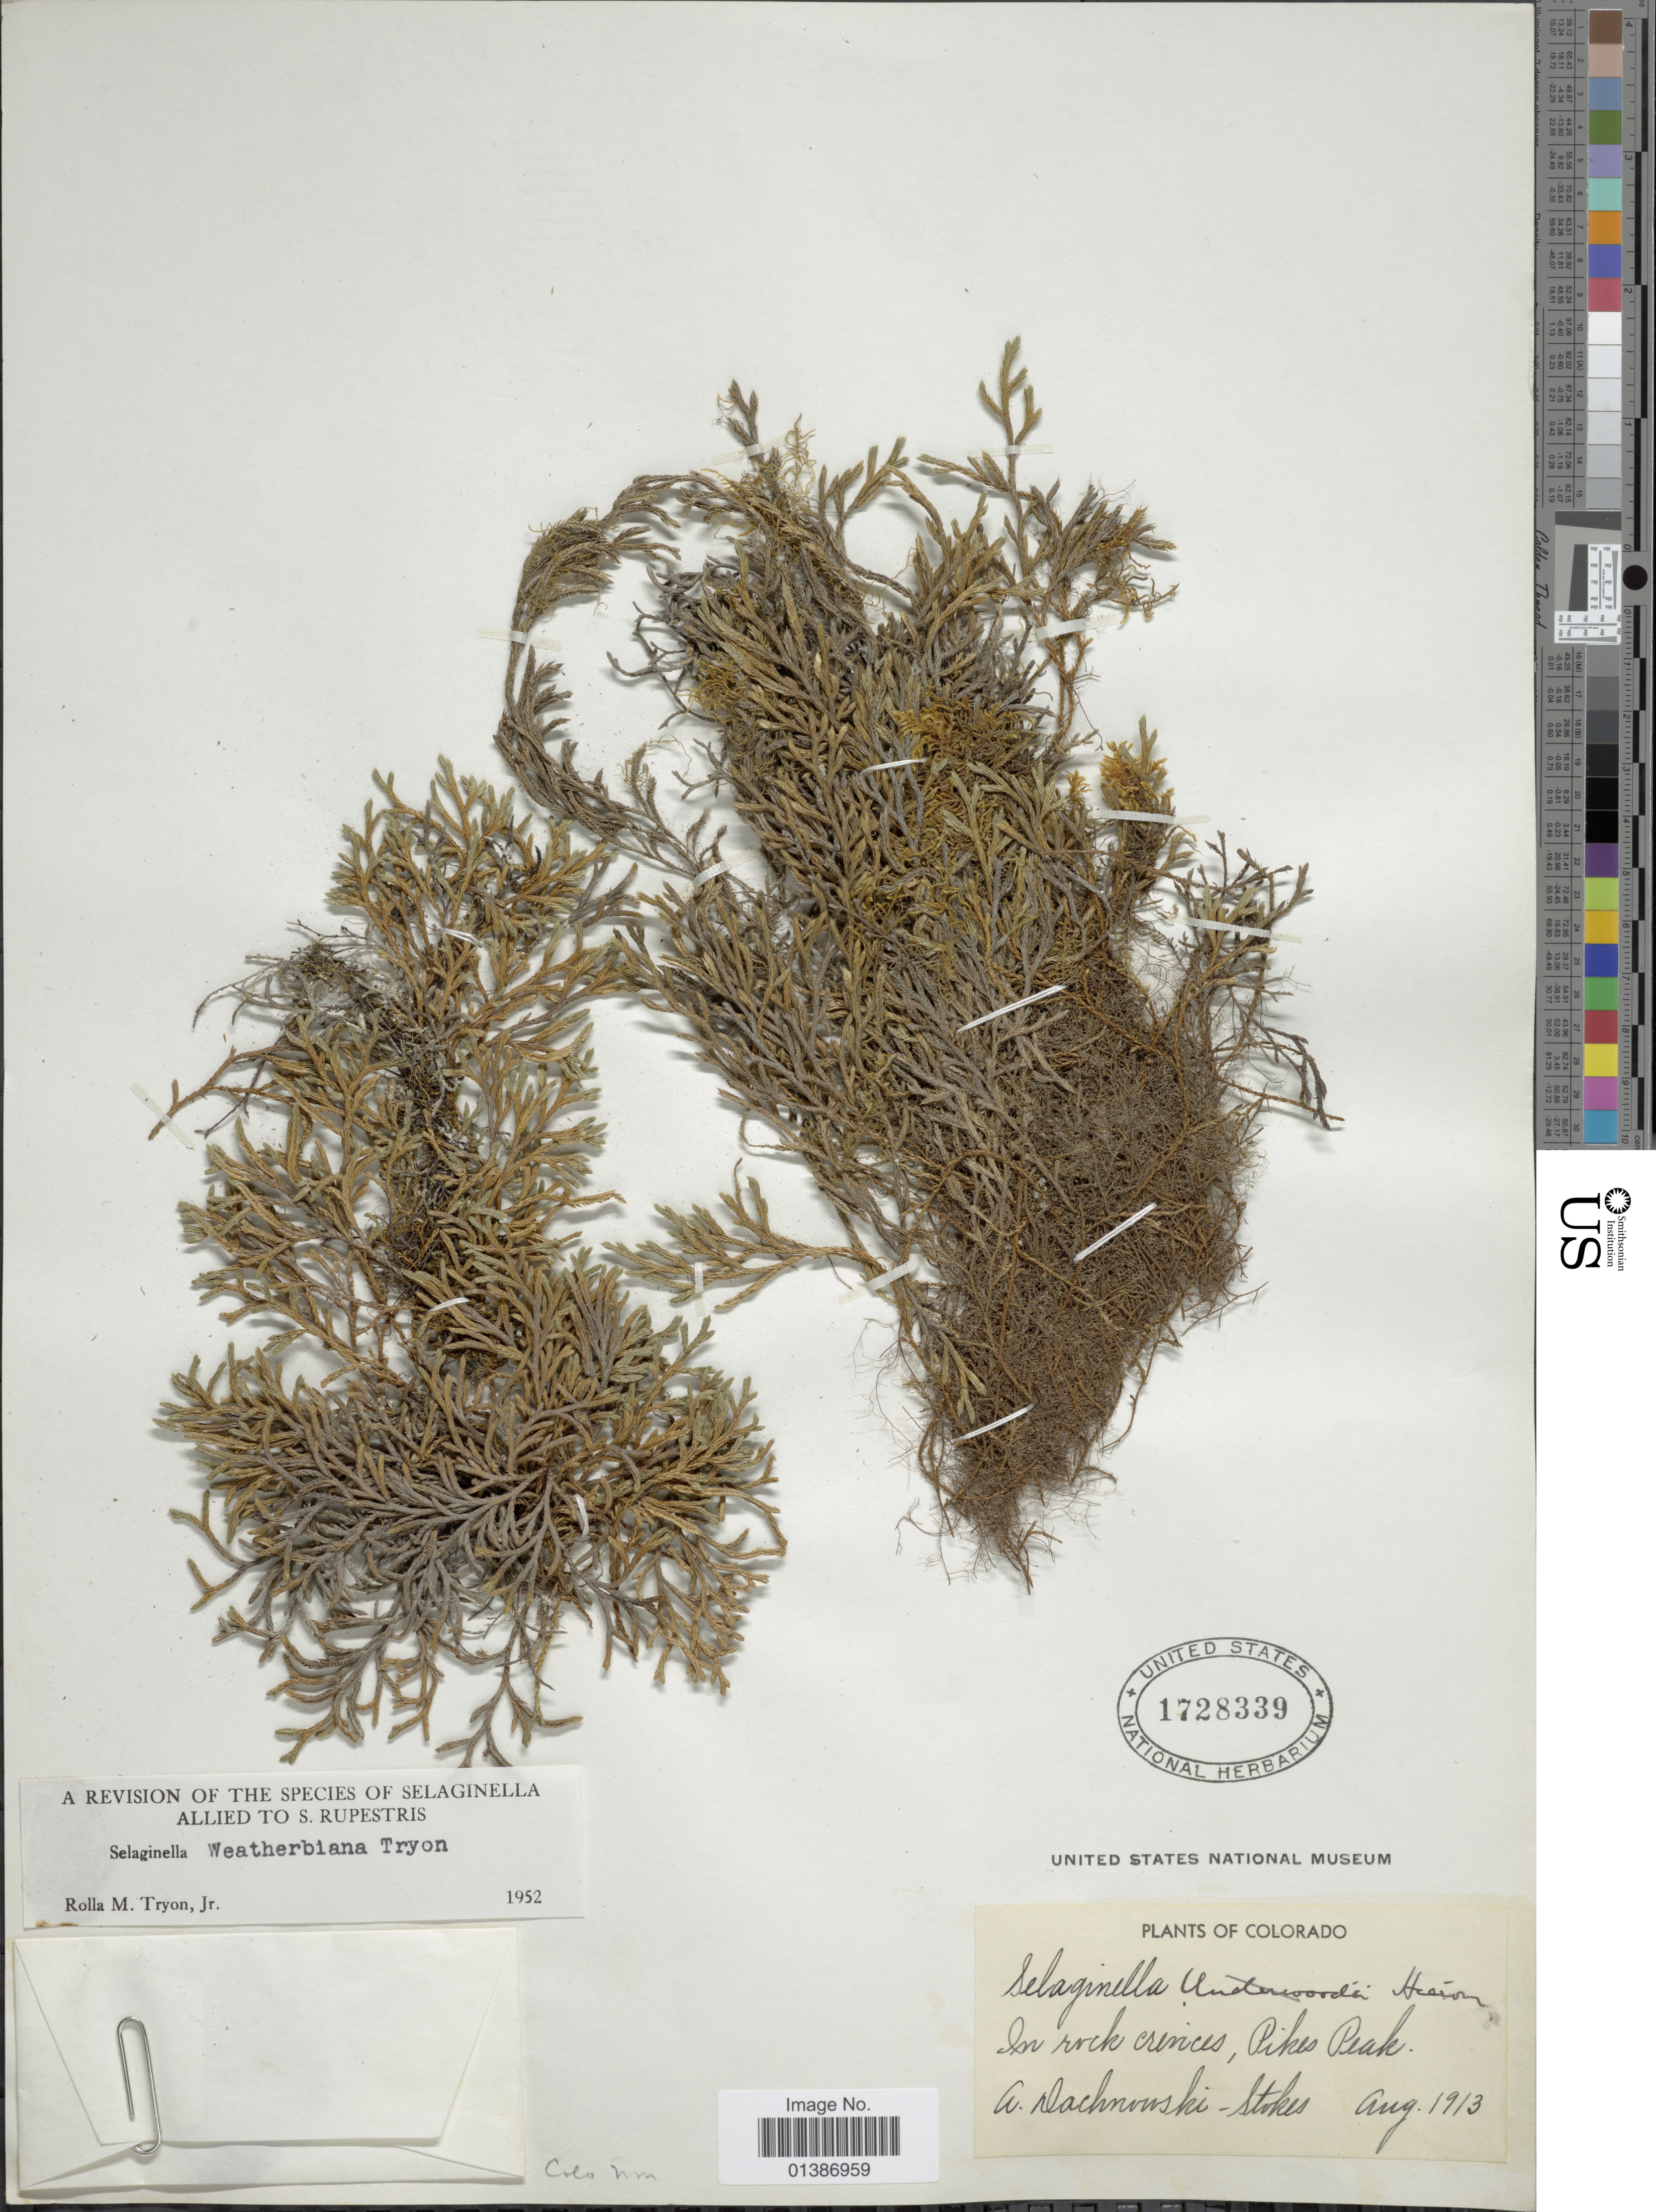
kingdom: Plantae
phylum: Tracheophyta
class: Lycopodiopsida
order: Selaginellales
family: Selaginellaceae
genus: Selaginella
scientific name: Selaginella weatherbiana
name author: R.M. Tryon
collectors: A. P. Dachnowski-Stokes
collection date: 1913-08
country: United States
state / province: Colorado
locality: Pikes Peak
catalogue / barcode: US 1728339